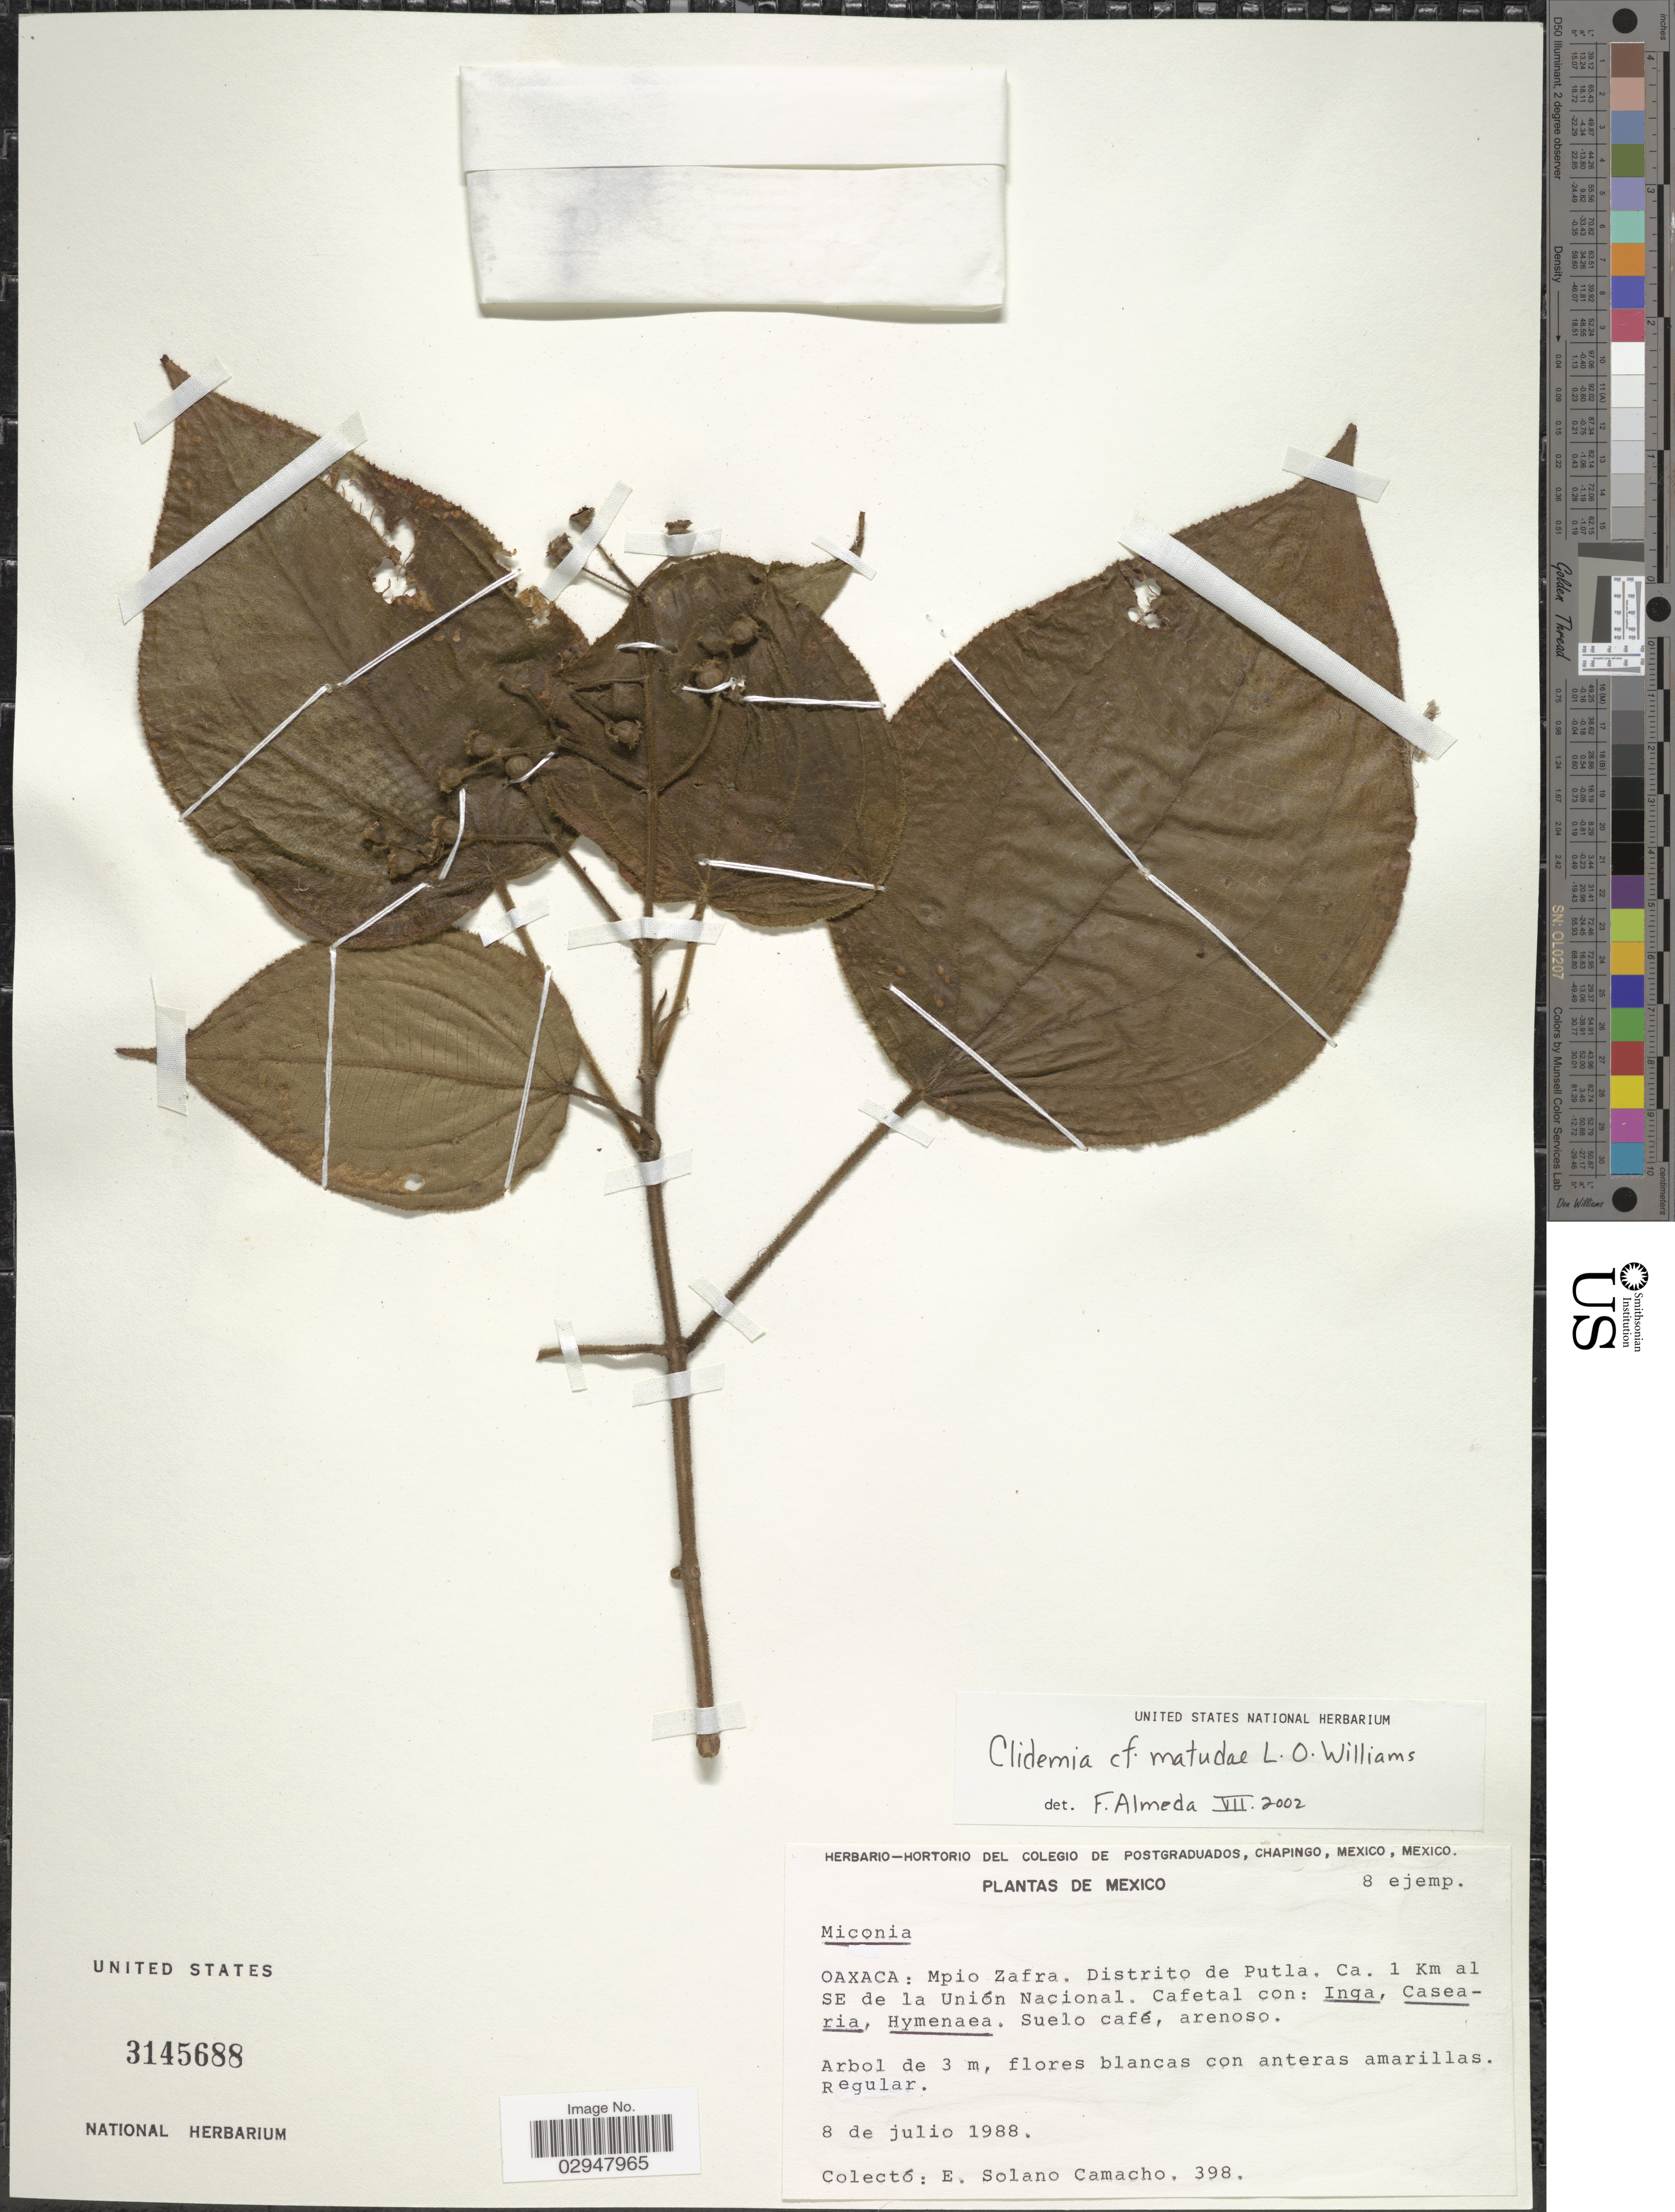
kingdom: Plantae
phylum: Tracheophyta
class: Magnoliopsida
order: Myrtales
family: Melastomataceae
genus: Clidemia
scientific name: Clidemia matudae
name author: L.O. Williams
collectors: E. Solano C.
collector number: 398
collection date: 1988-07-08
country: Mexico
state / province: Oaxaca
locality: Mpio Zafra, Distrito de Putla, Ca. 1 Km al SE de la Unión Nacional.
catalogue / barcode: US 3145688